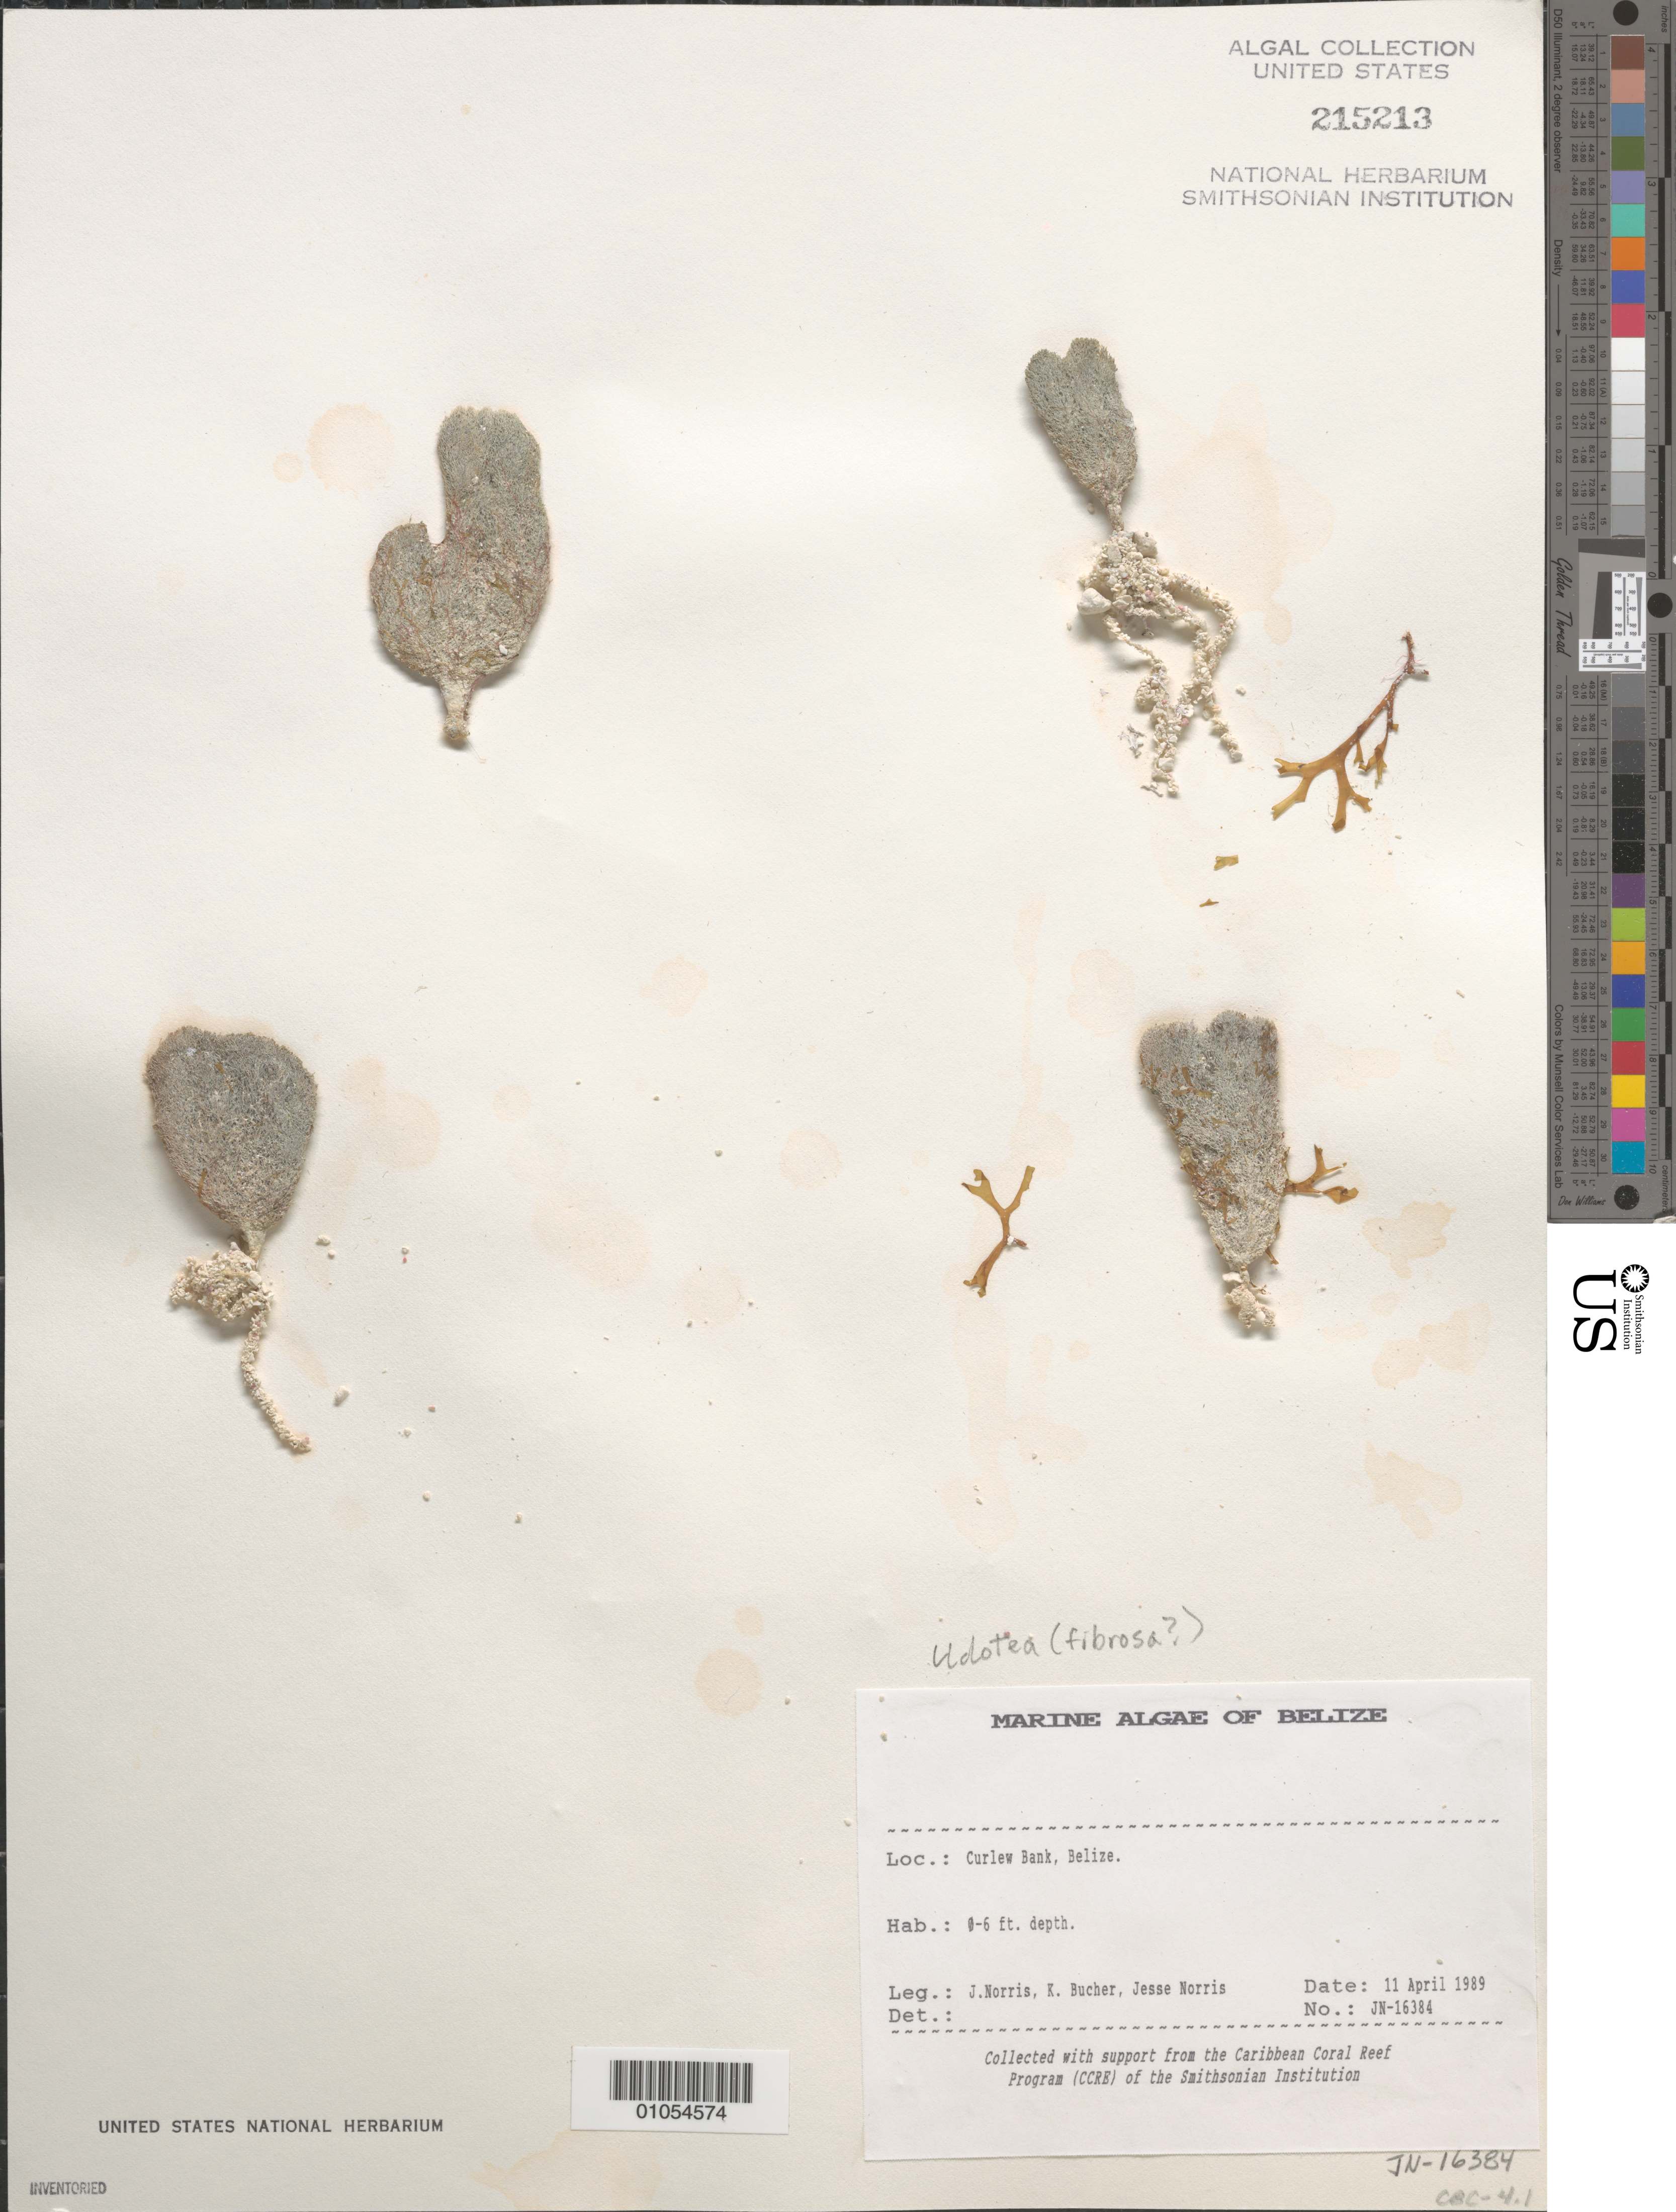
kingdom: Plantae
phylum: Chlorophyta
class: Ulvophyceae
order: Bryopsidales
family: Udoteaceae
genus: Udotea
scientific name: Udotea fibrosa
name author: D.S. Littler & Littler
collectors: J. N. Norris, K. E. Bucher & J. A. Norris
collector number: JN-16384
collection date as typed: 11 Apr 1989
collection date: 1989-04-11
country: Belize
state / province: Stann Creek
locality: Curlew Bank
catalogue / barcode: US 215213